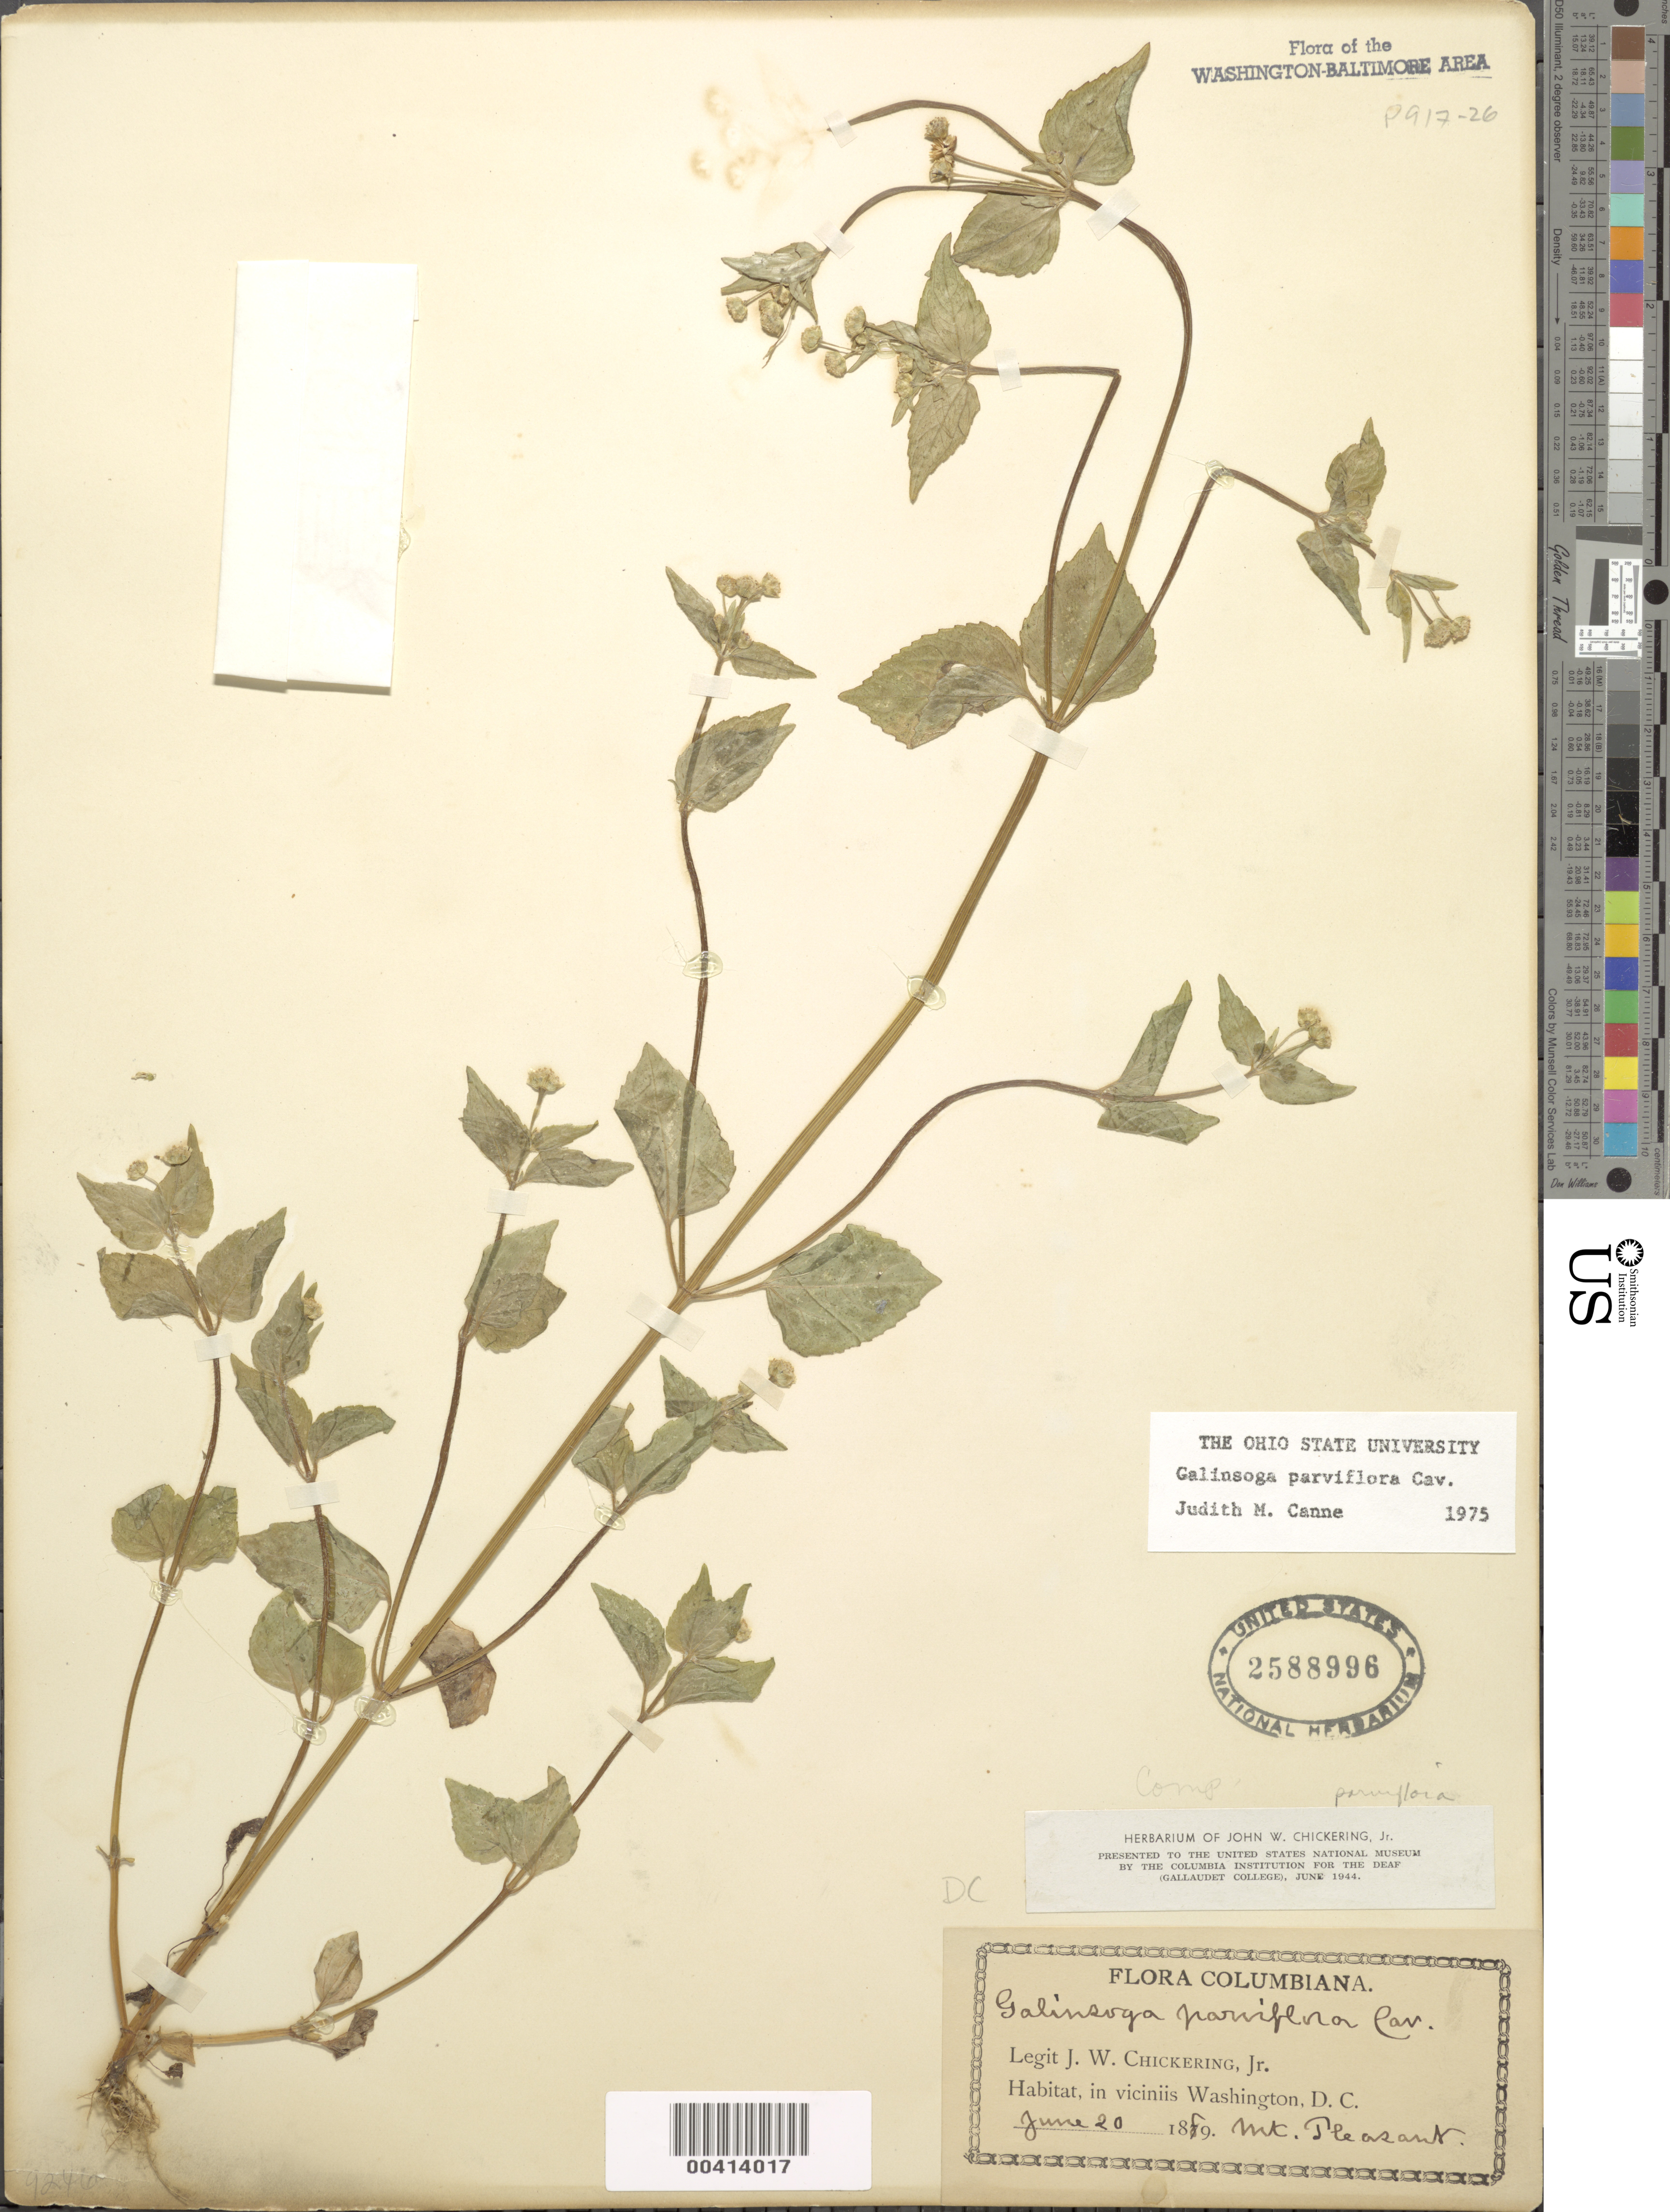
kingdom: Plantae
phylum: Tracheophyta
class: Magnoliopsida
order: Asterales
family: Asteraceae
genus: Galinsoga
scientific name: Galinsoga parviflora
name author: Cav.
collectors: J. W. Chickering Jr.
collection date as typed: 20 Jun 1889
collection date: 1889-06-20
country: United States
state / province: District of Columbia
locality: Mount Pleasant Rock Creek Park & vicinity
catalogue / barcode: US 2588996